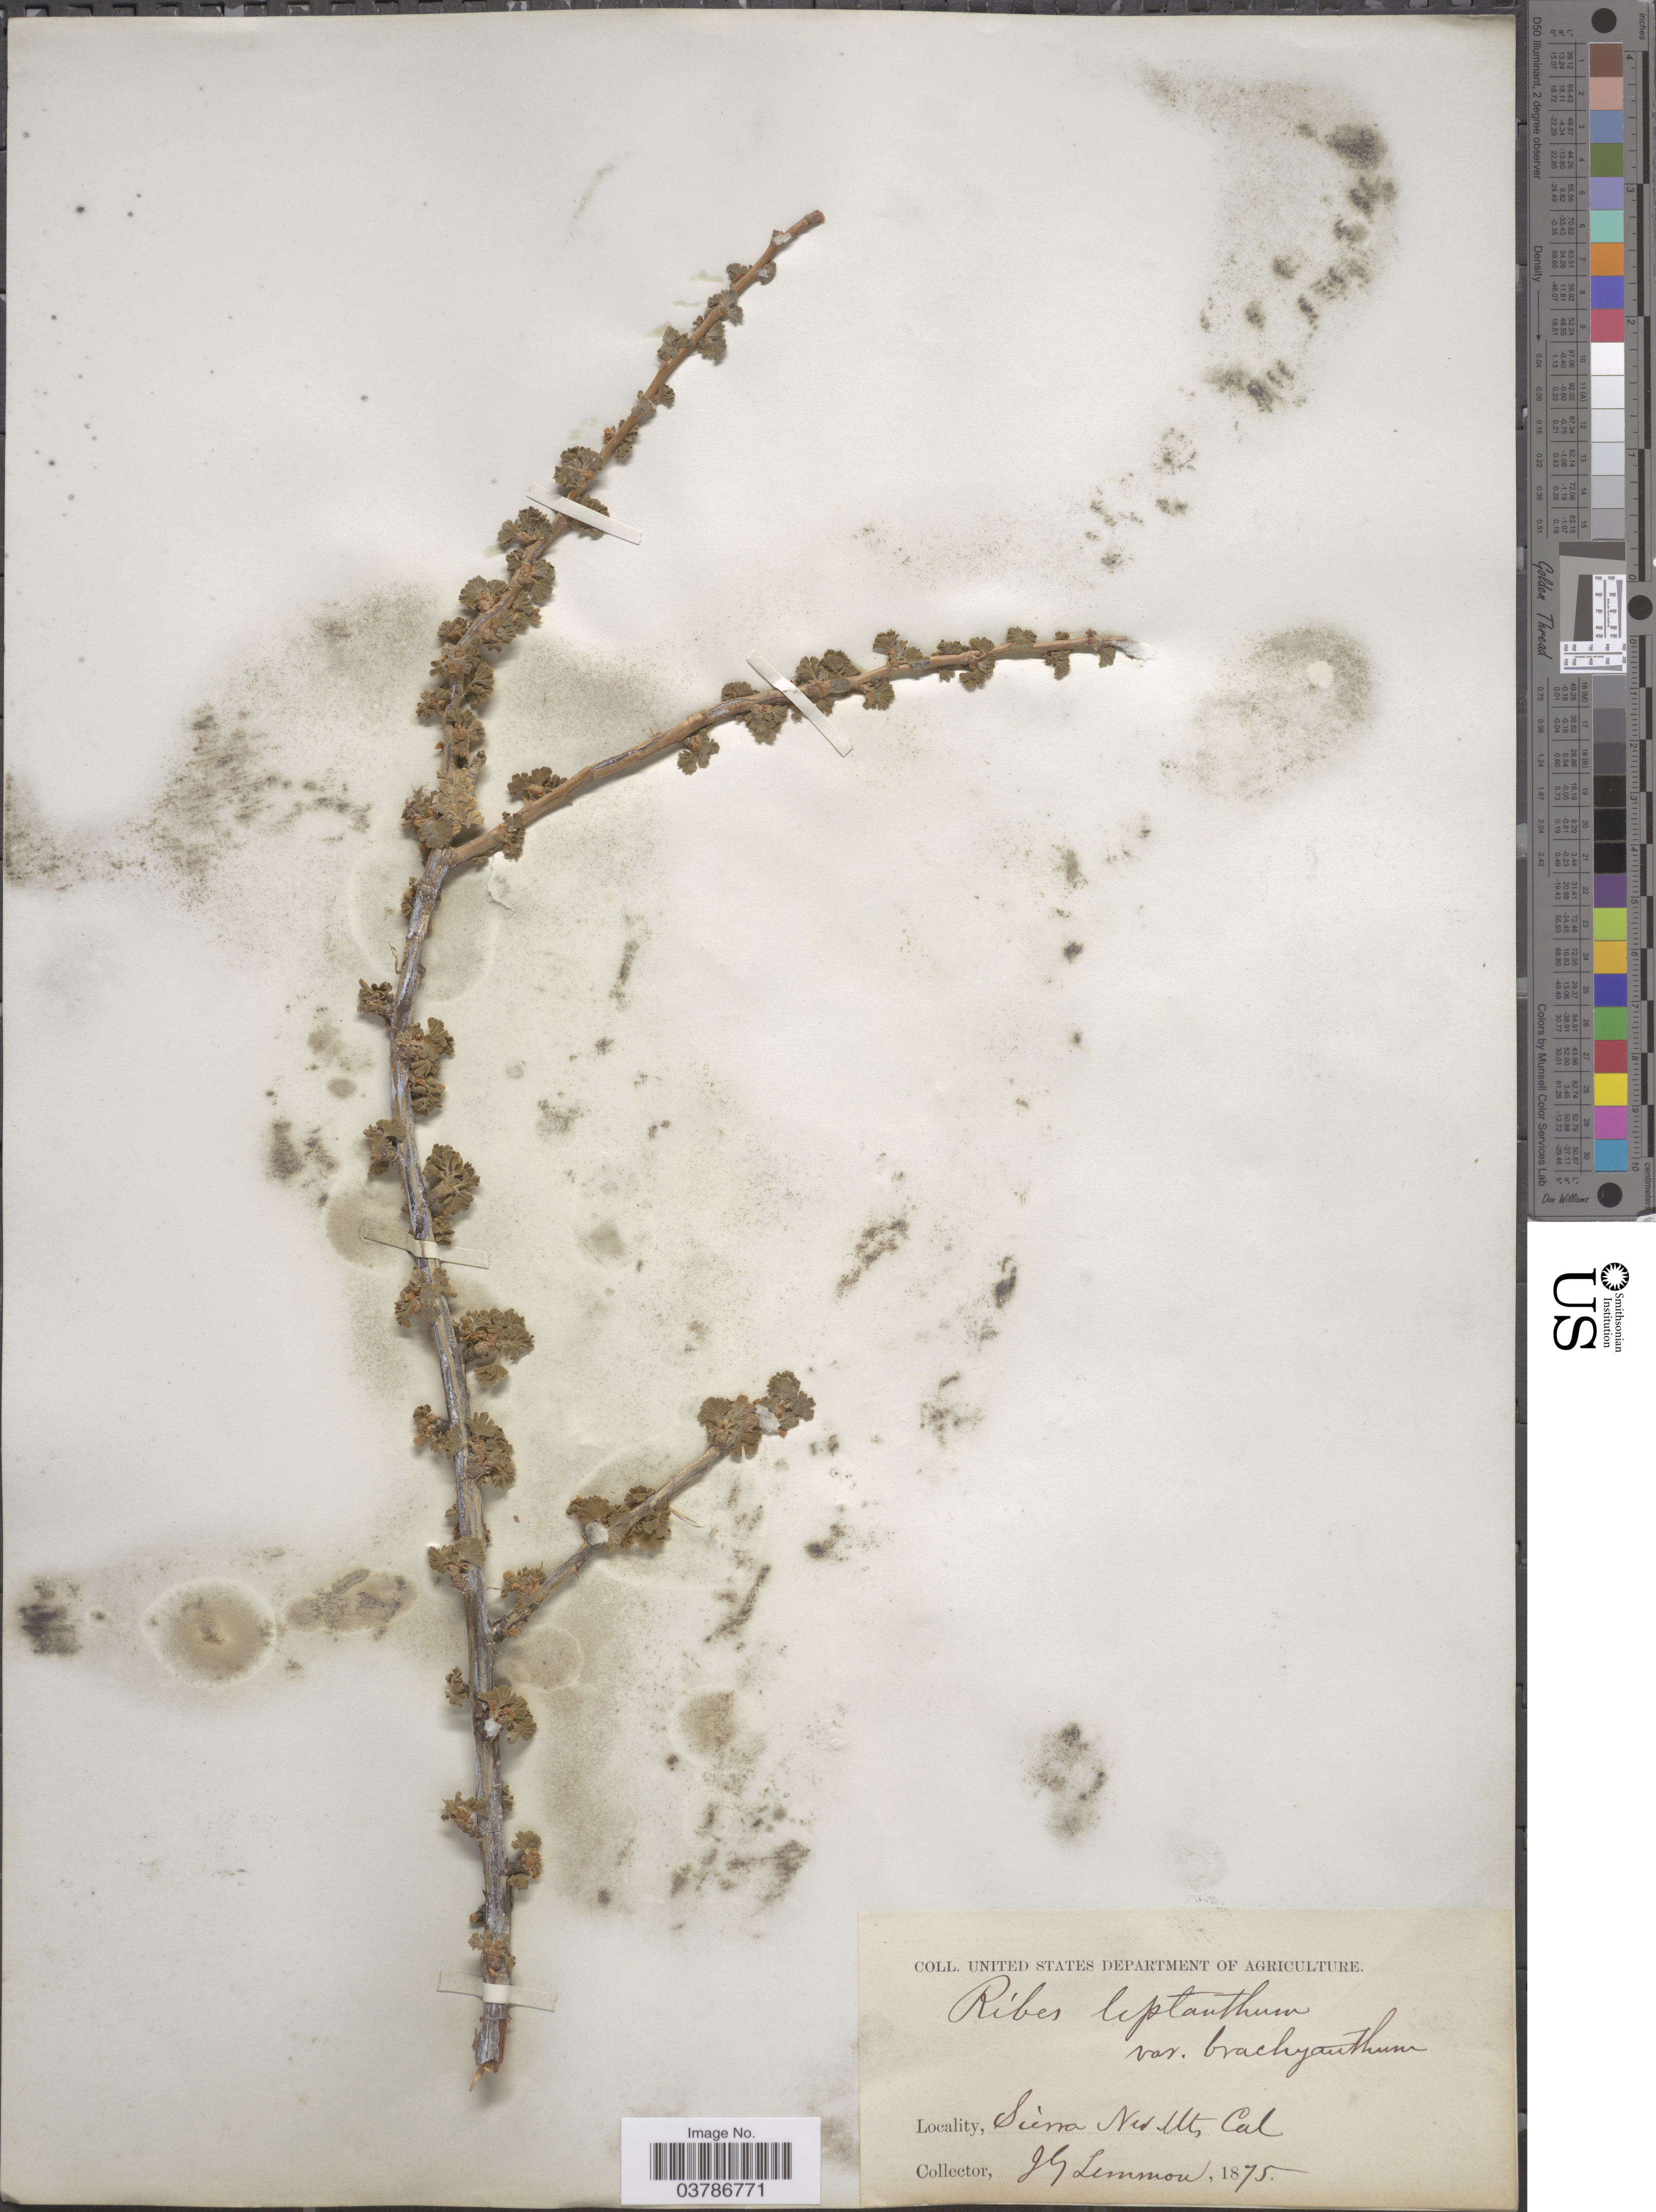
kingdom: Plantae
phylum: Tracheophyta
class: Magnoliopsida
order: Saxifragales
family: Grossulariaceae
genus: Ribes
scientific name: Ribes velutinum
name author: Greene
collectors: J. Lemmon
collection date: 1875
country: United States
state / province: California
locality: Sierrra Nev Mts.